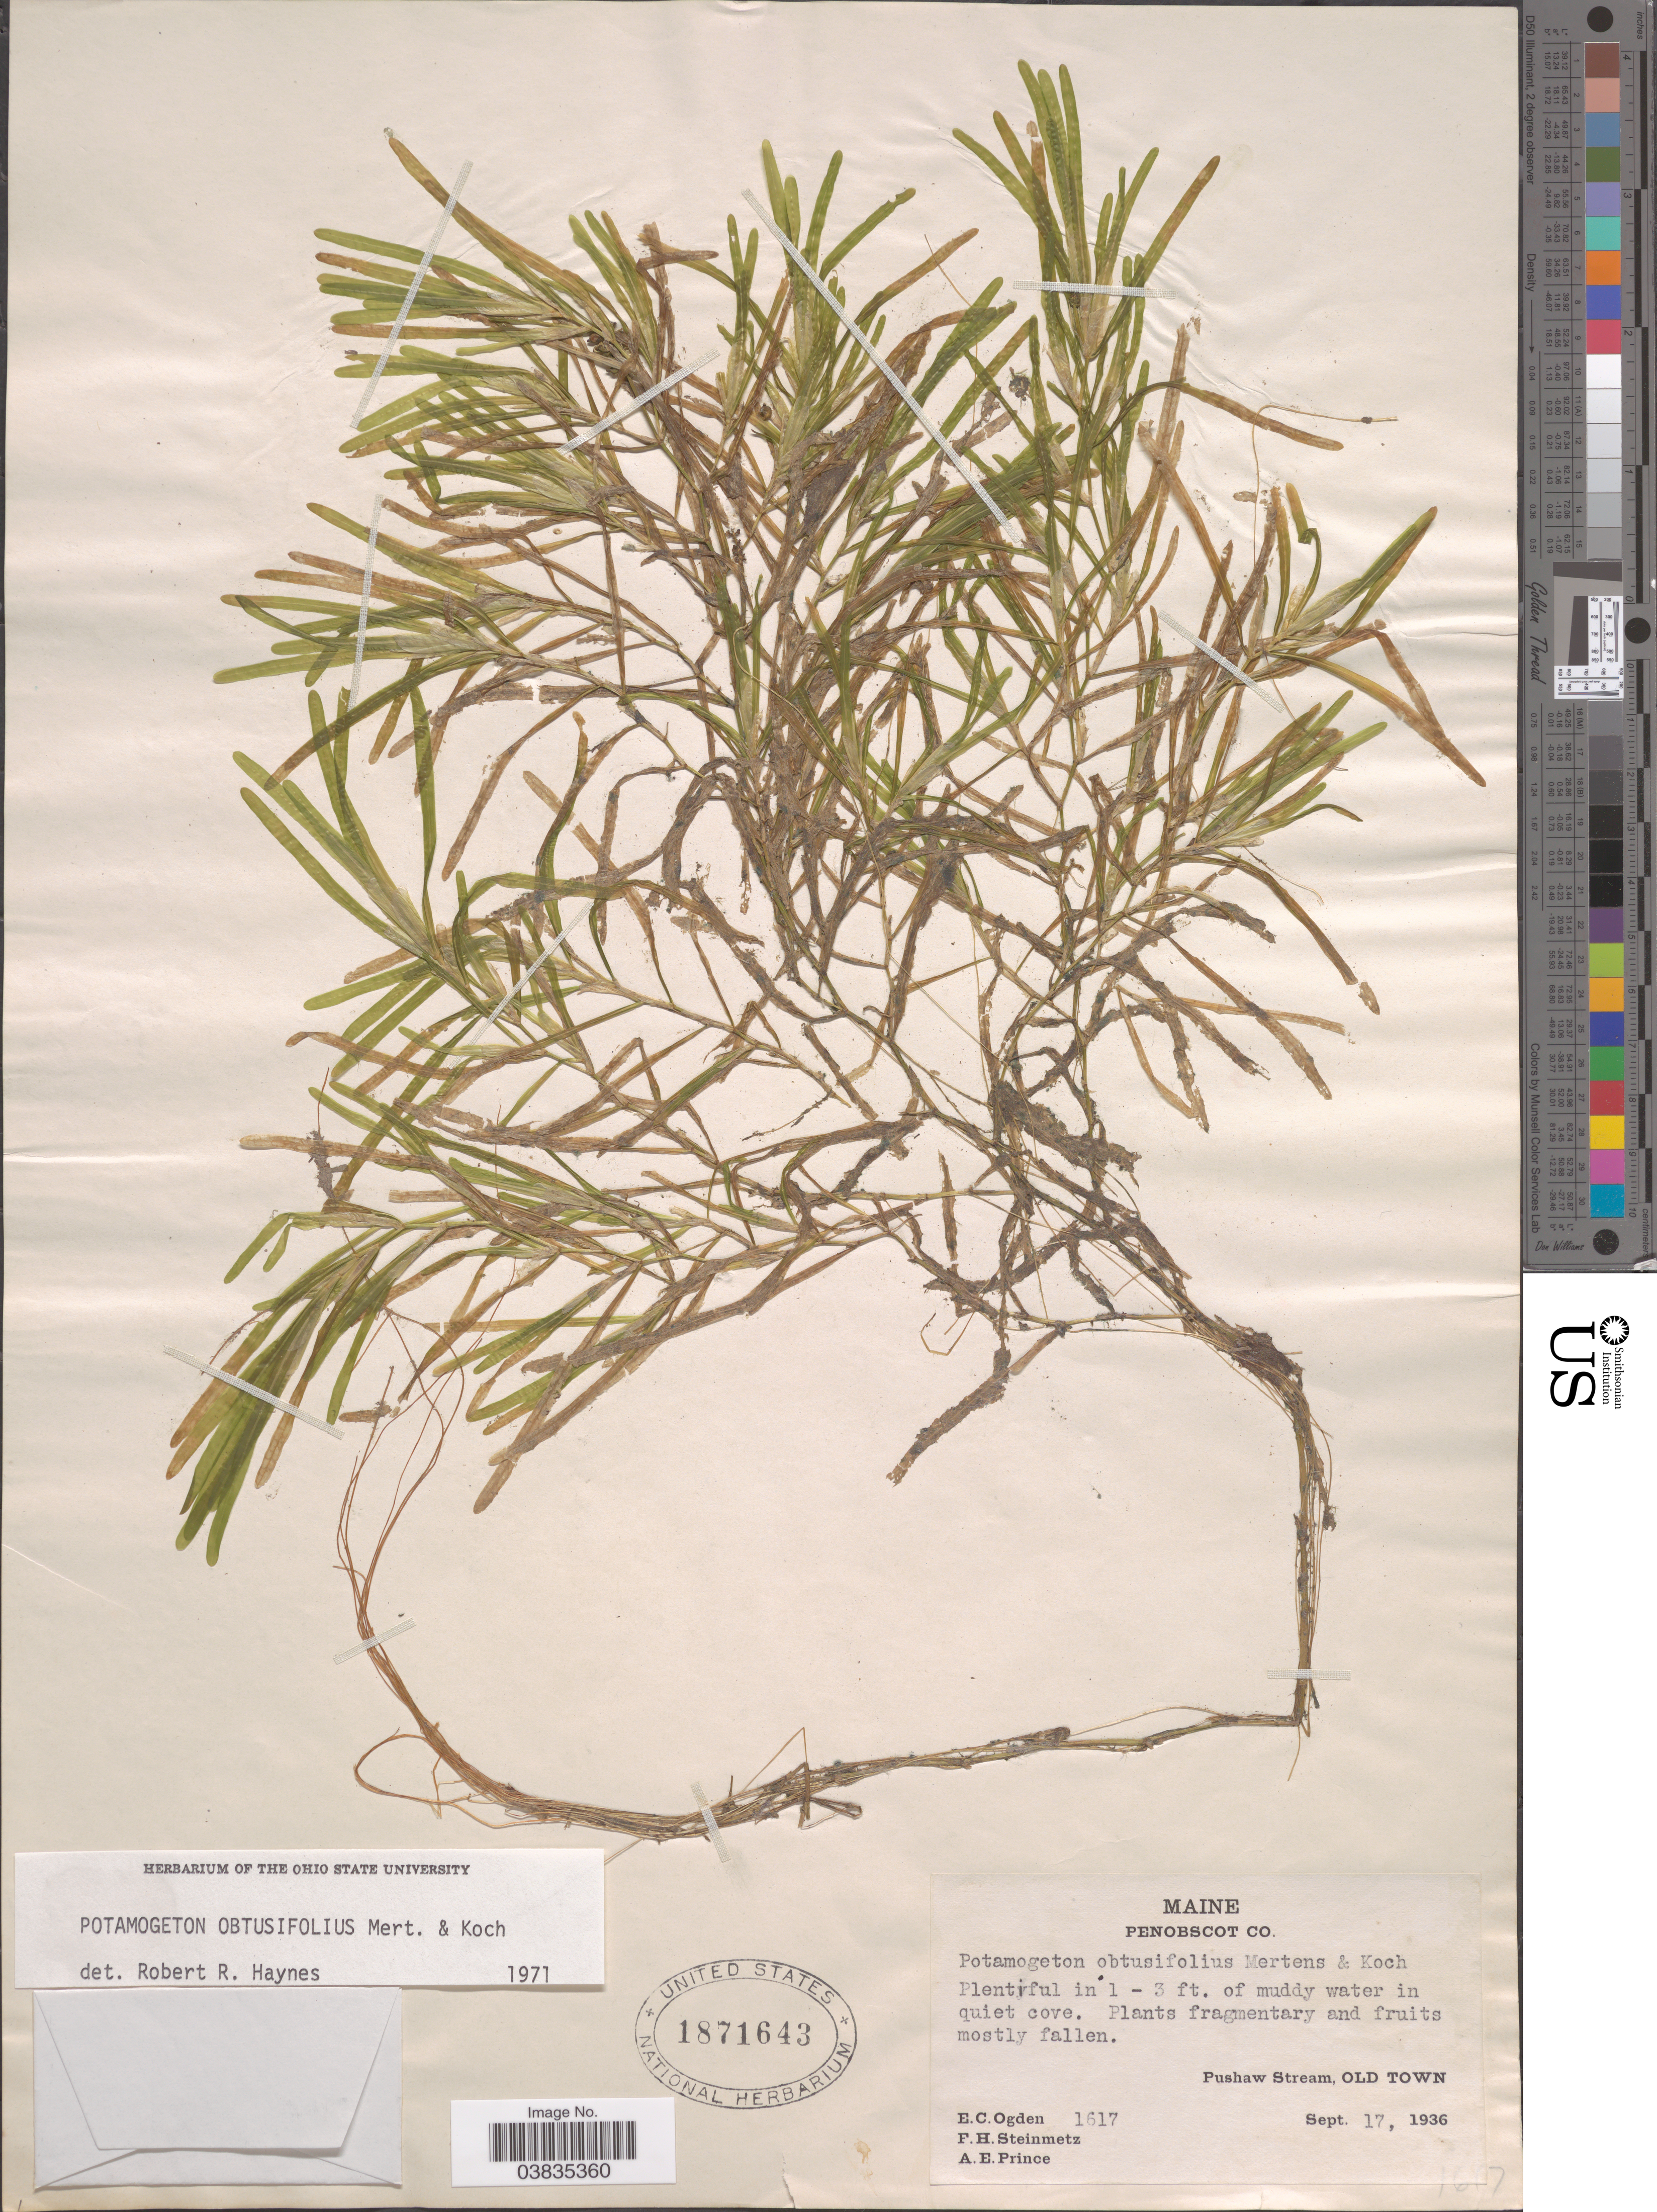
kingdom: Plantae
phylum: Tracheophyta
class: Liliopsida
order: Alismatales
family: Potamogetonaceae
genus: Potamogeton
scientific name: Potamogeton obtusifolius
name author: Mert. & W.D.J. Koch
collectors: E. Ogden, F. H. Steinmetz & A. E. Prince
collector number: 1617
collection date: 1936-09-17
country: United States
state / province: Maine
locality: Penobscot Co. Pushaw Stream, Old Town.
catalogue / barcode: US 1871643